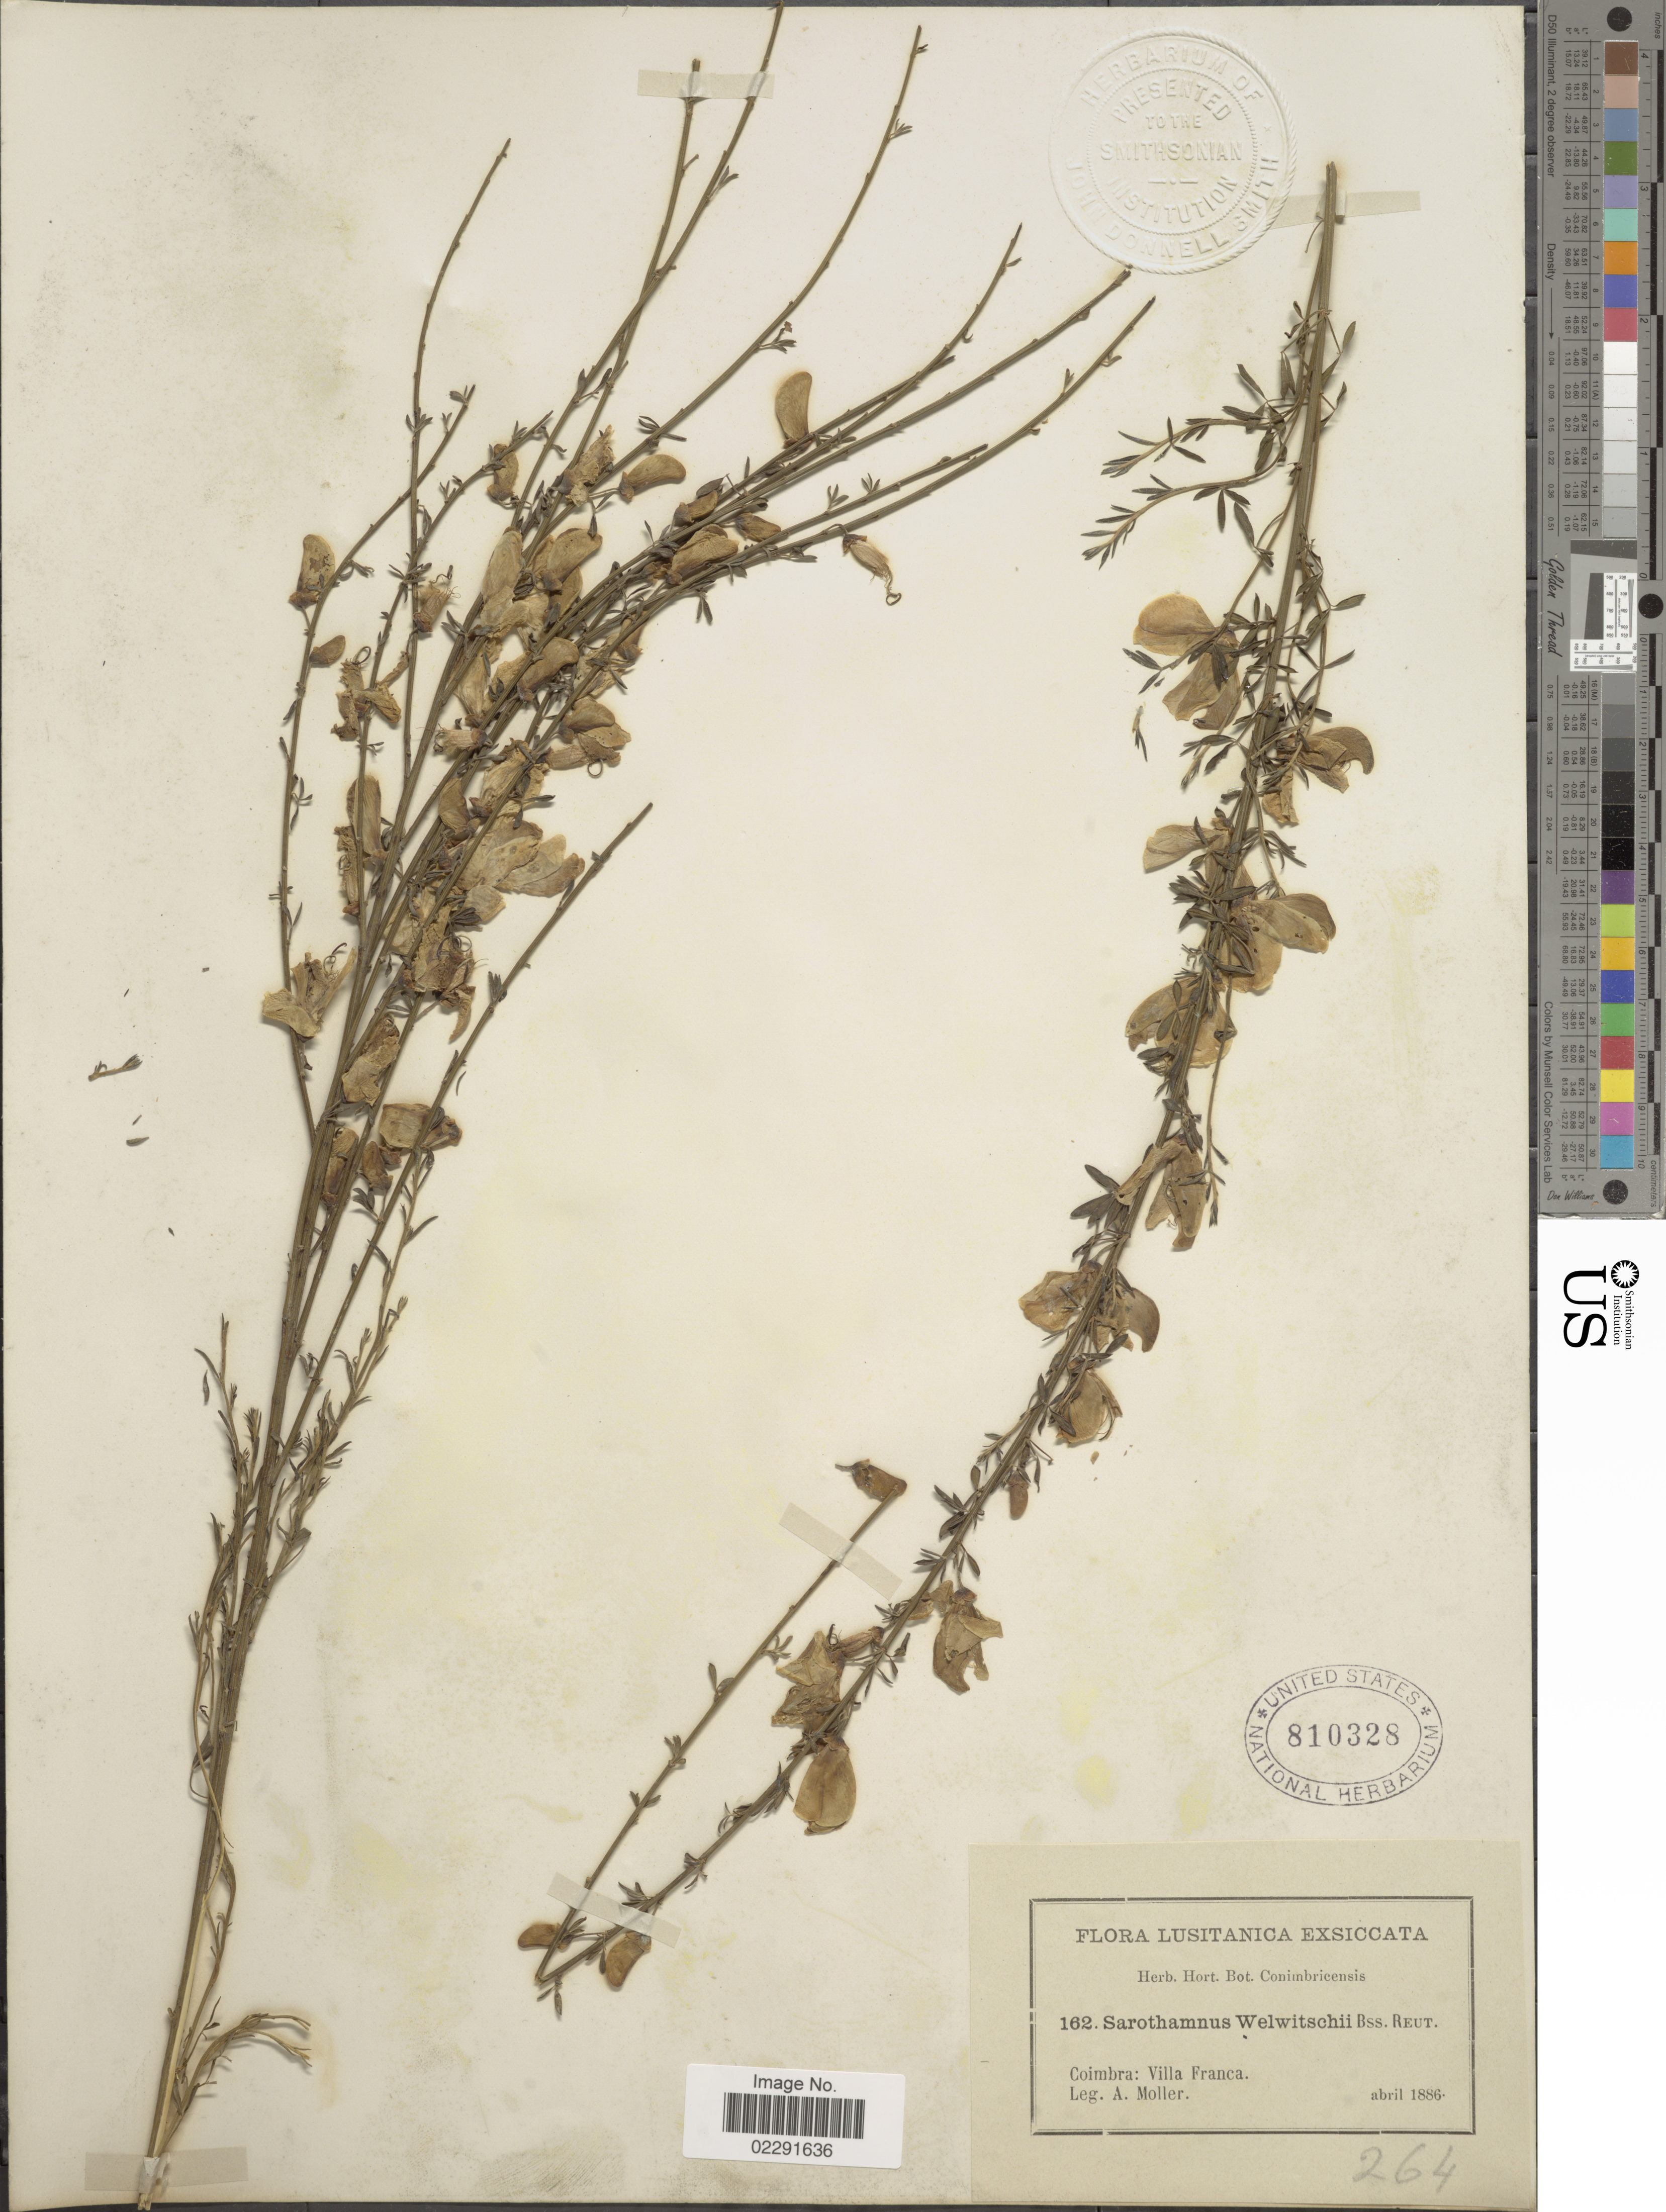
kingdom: Plantae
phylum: Tracheophyta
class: Magnoliopsida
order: Fabales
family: Fabaceae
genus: Cytisus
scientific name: Cytisus striatus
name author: (Hill) Rothm.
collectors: A. Moller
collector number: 162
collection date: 1886-04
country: Portugal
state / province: Coimbra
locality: Villa Franca.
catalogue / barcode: US 810328